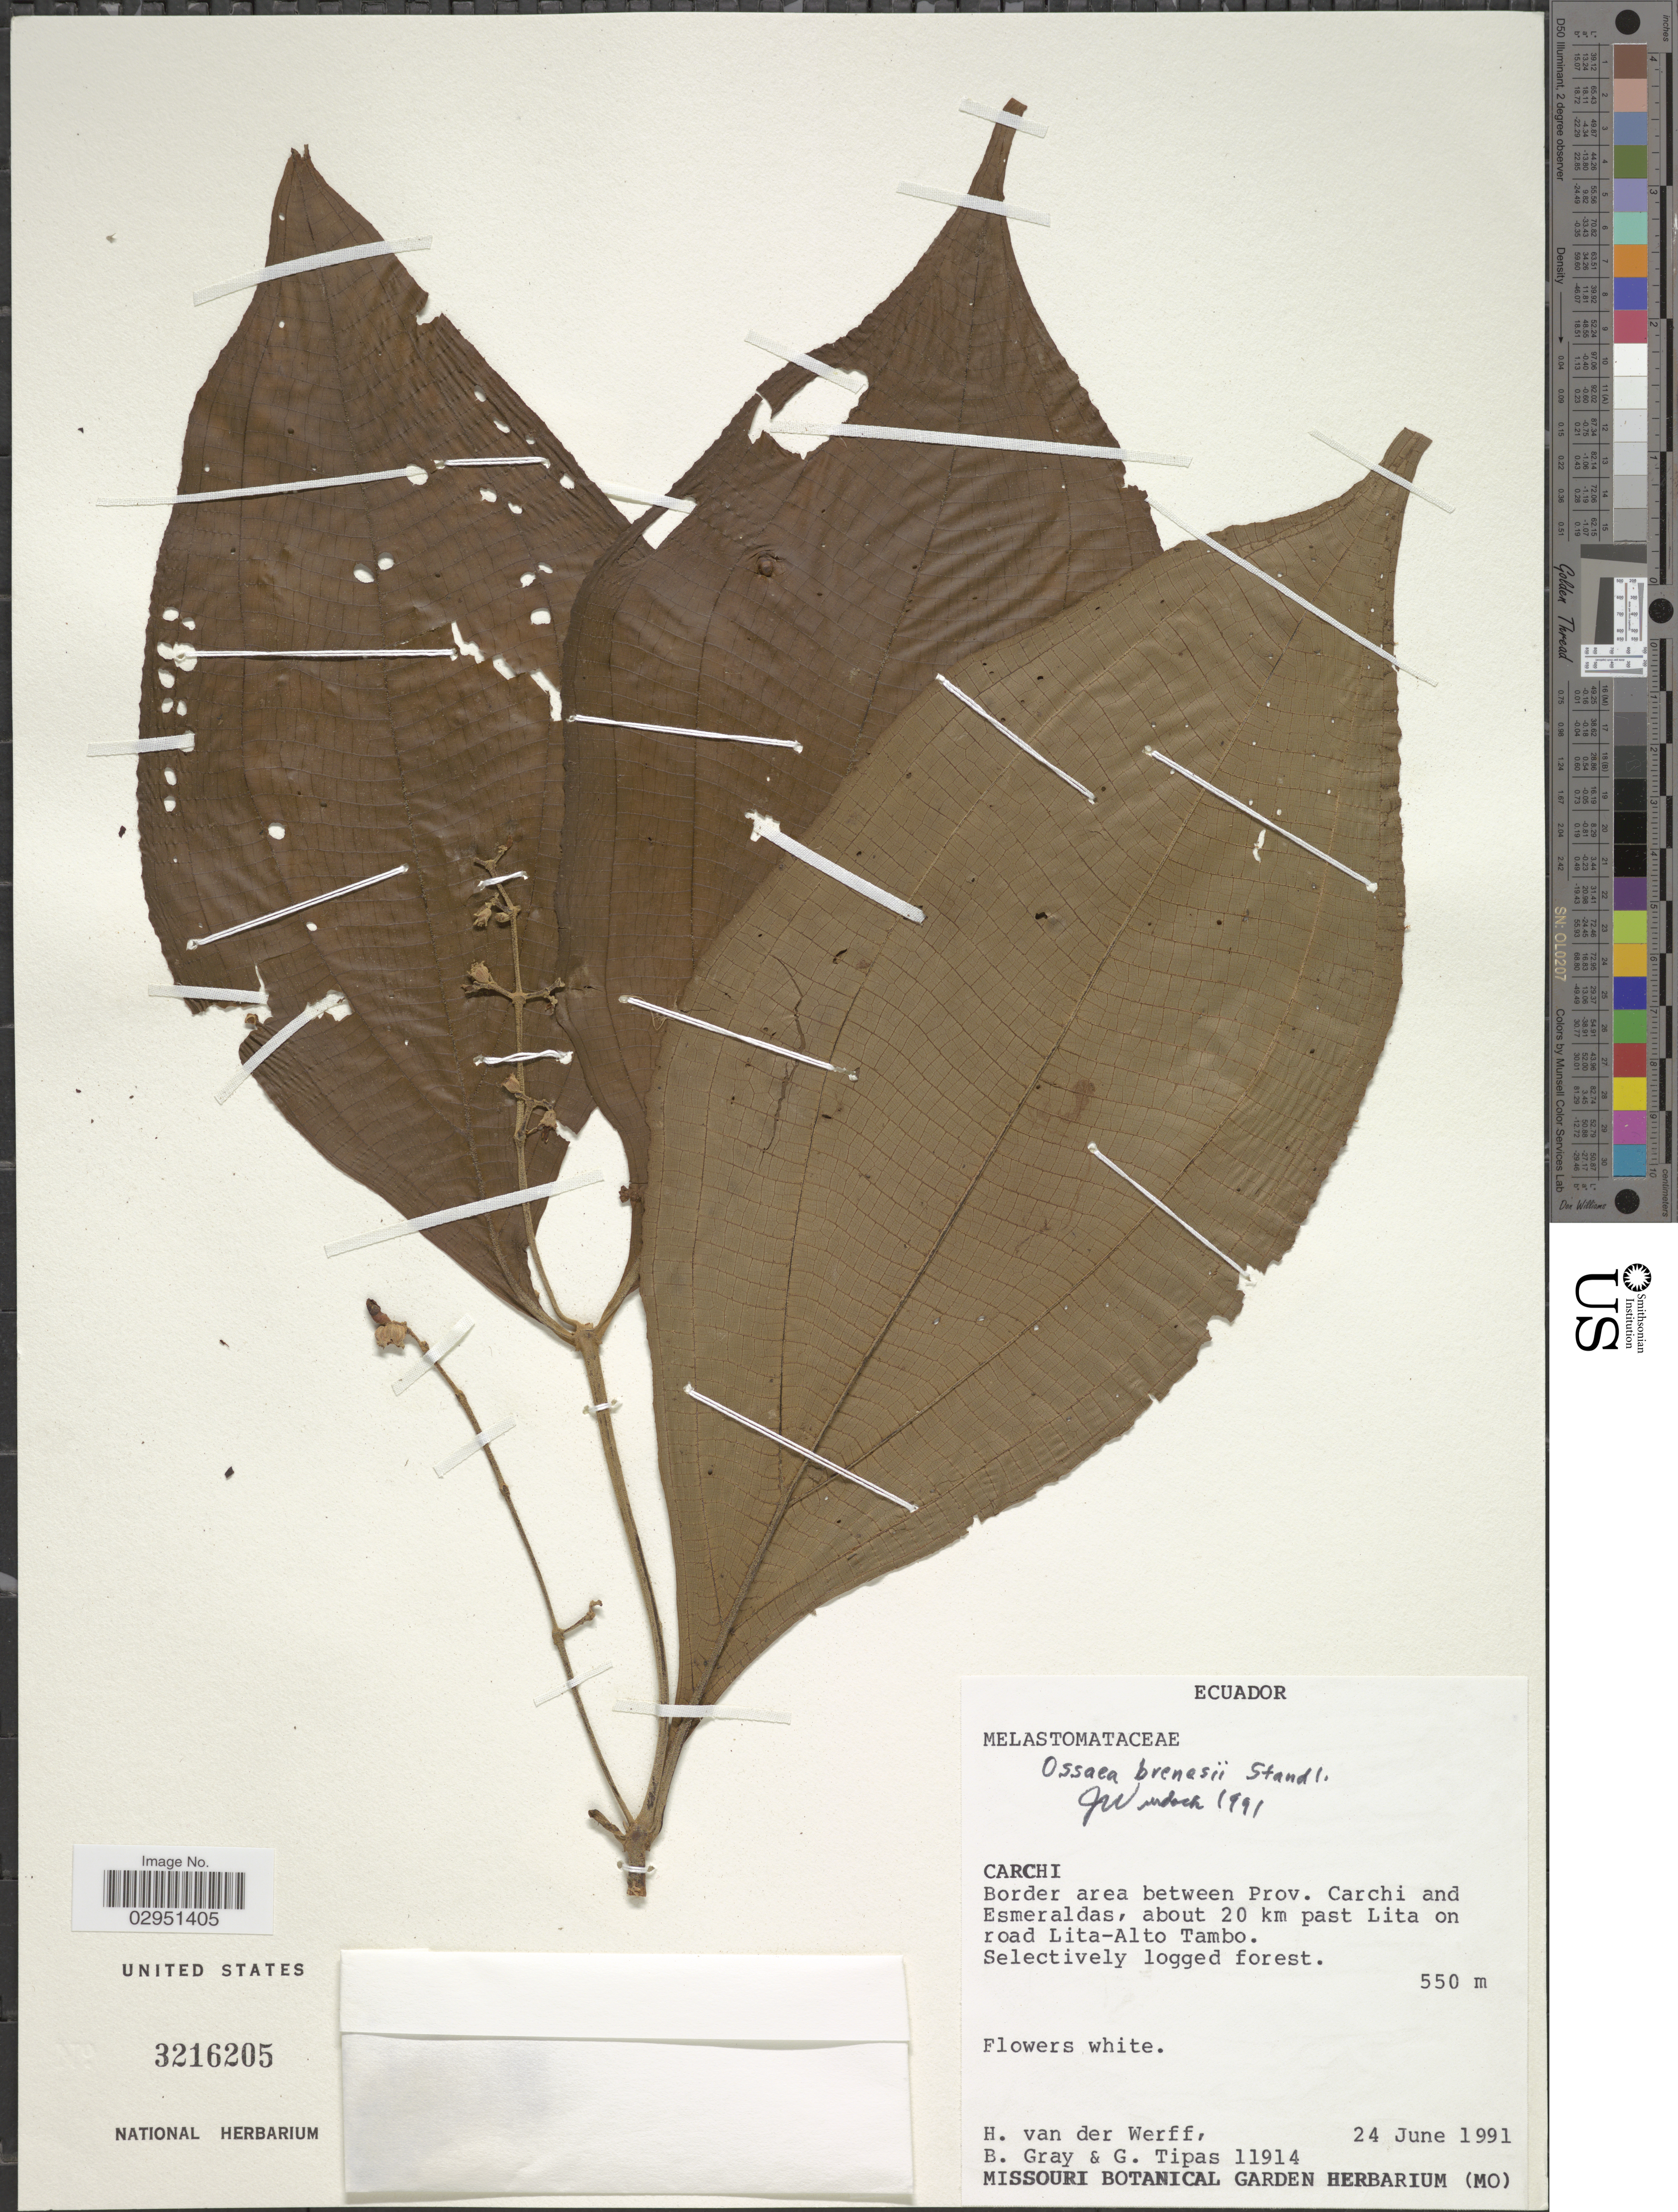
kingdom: Plantae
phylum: Tracheophyta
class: Magnoliopsida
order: Myrtales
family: Melastomataceae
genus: Ossaea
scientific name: Ossaea brenesii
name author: Standl.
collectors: H. van der Werff, B. Gray & G. Tipas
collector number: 11914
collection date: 1991-06-24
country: Ecuador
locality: Border area between Prov. Carchi and Esmeraldas, about 20 km past Lita on road Lita-Alto Tambo.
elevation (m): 550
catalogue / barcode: US 3216205